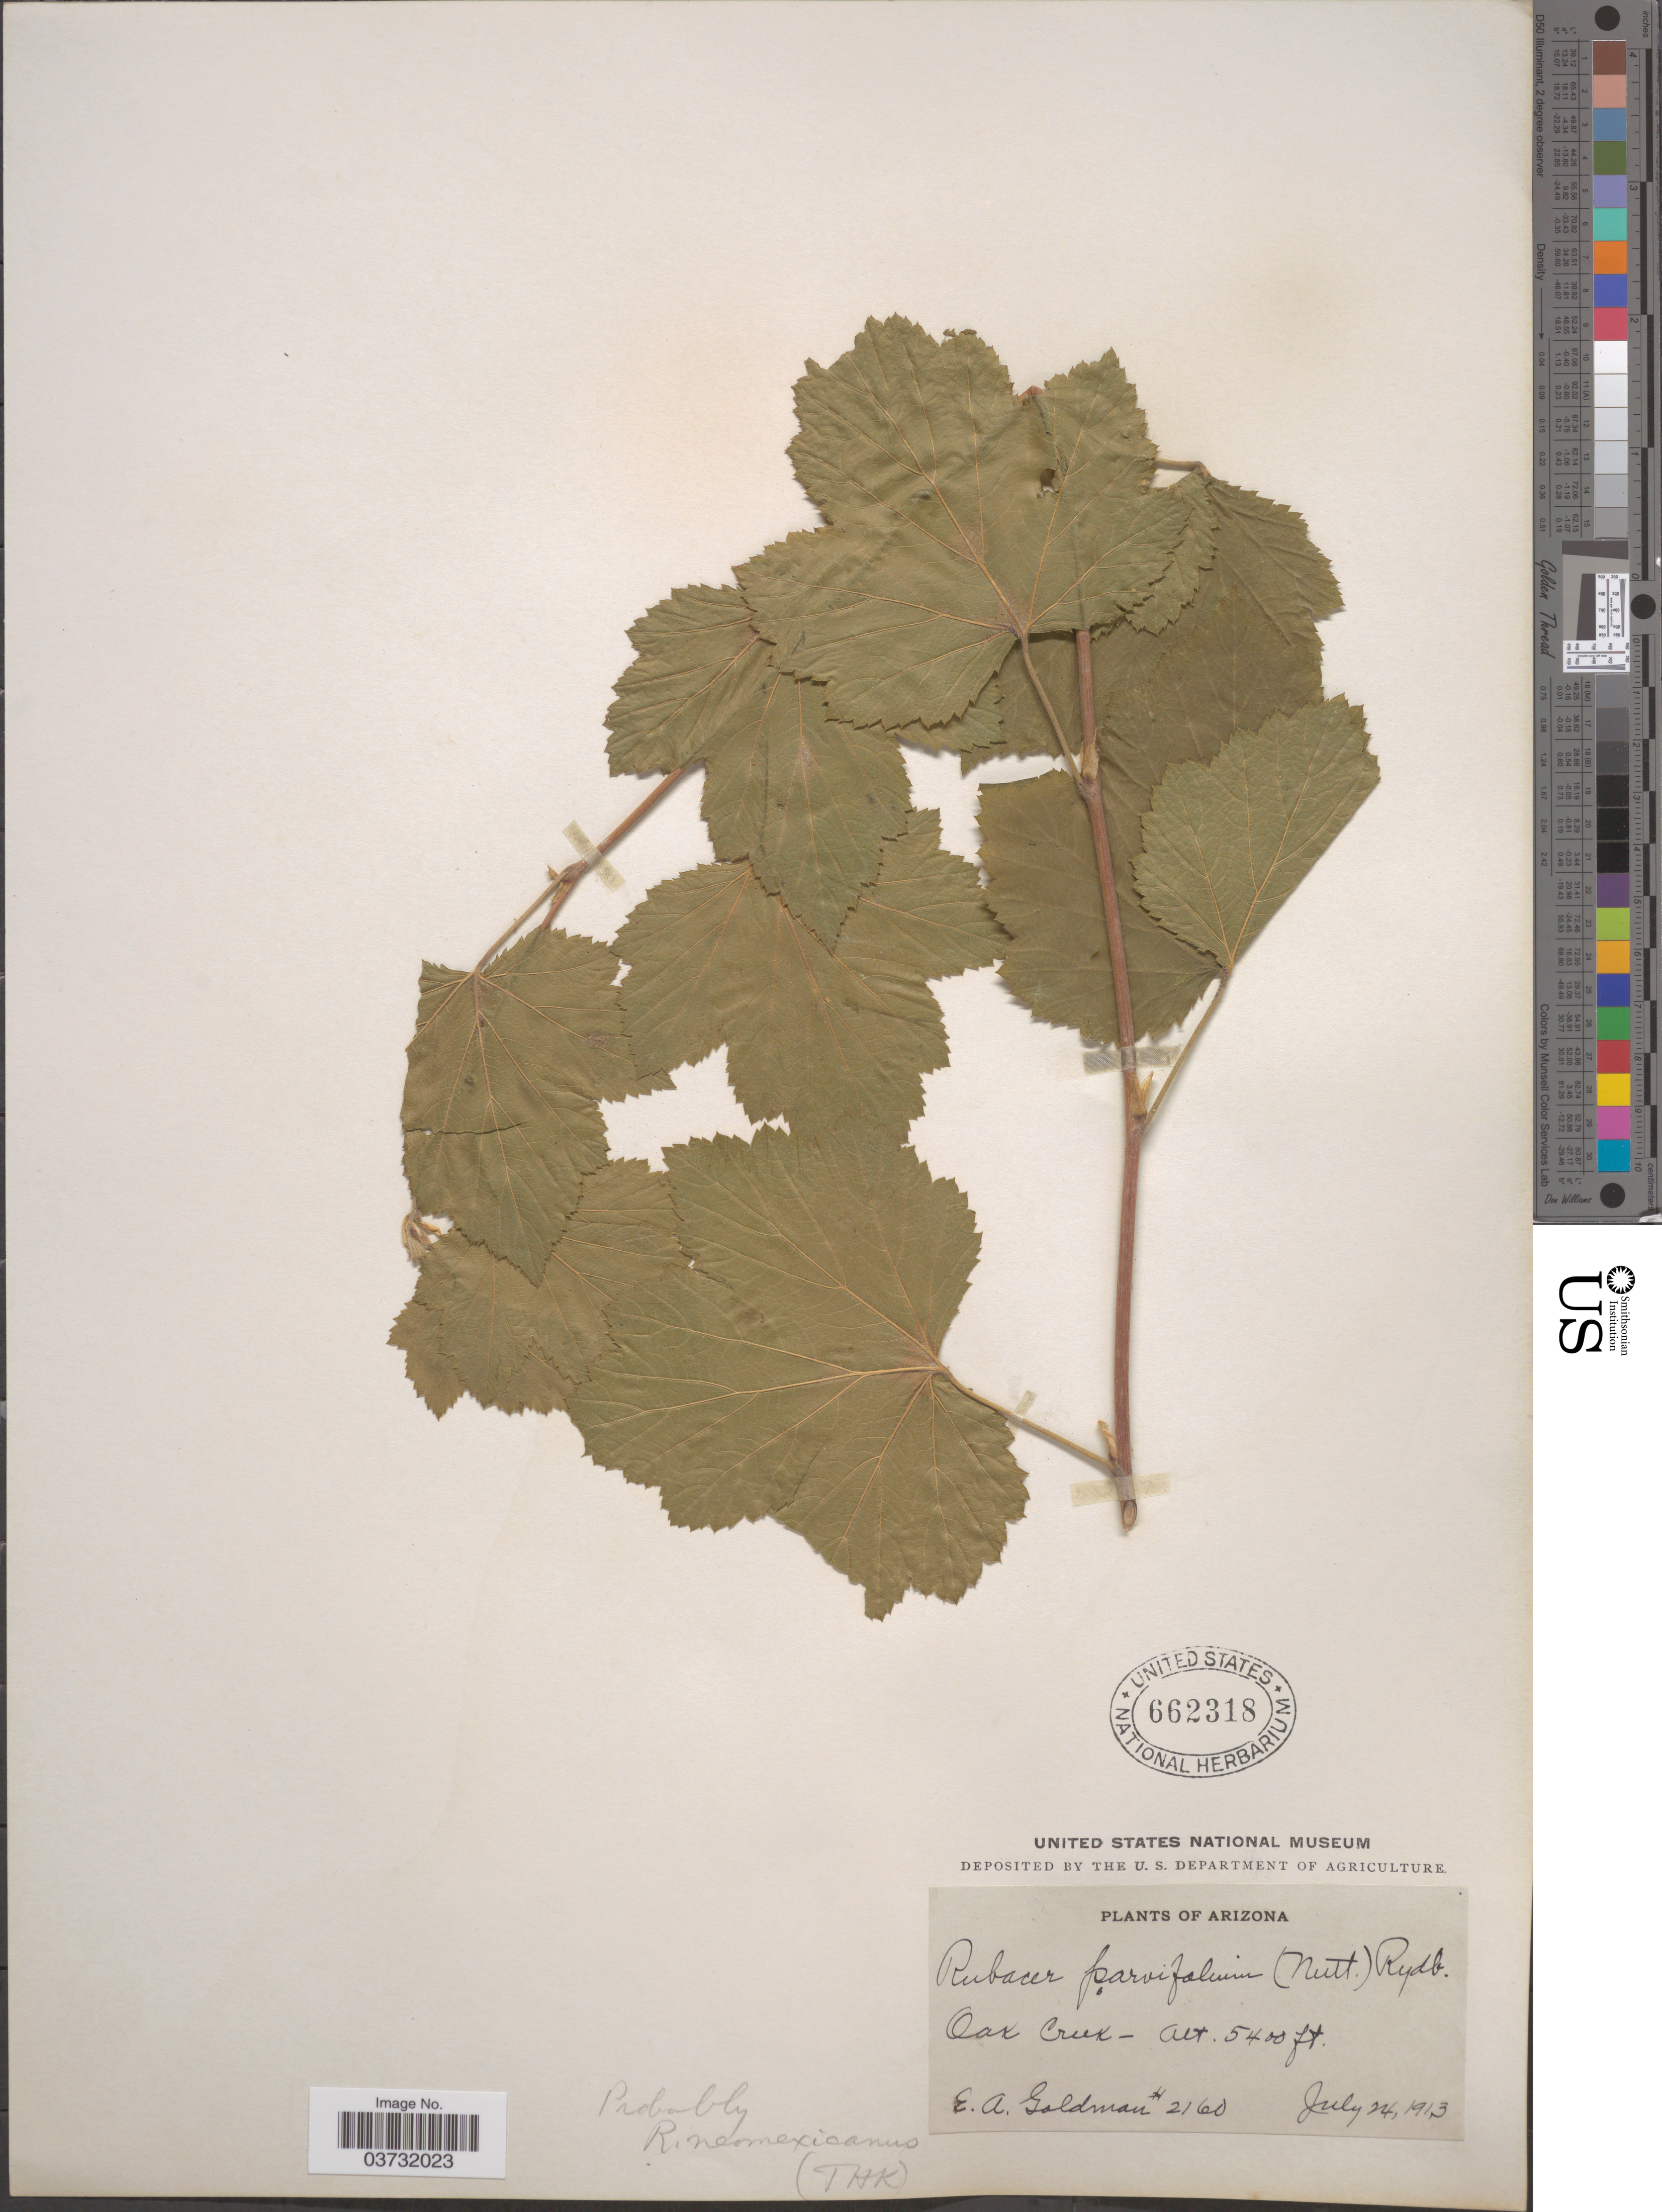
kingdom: Plantae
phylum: Tracheophyta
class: Magnoliopsida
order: Rosales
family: Rosaceae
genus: Rubus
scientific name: Rubus parviflorus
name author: Nutt.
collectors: E. A. Goldman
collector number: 2160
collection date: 1913-07-24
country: United States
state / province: Arizona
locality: Oak Creek.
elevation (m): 1646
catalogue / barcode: US 662318